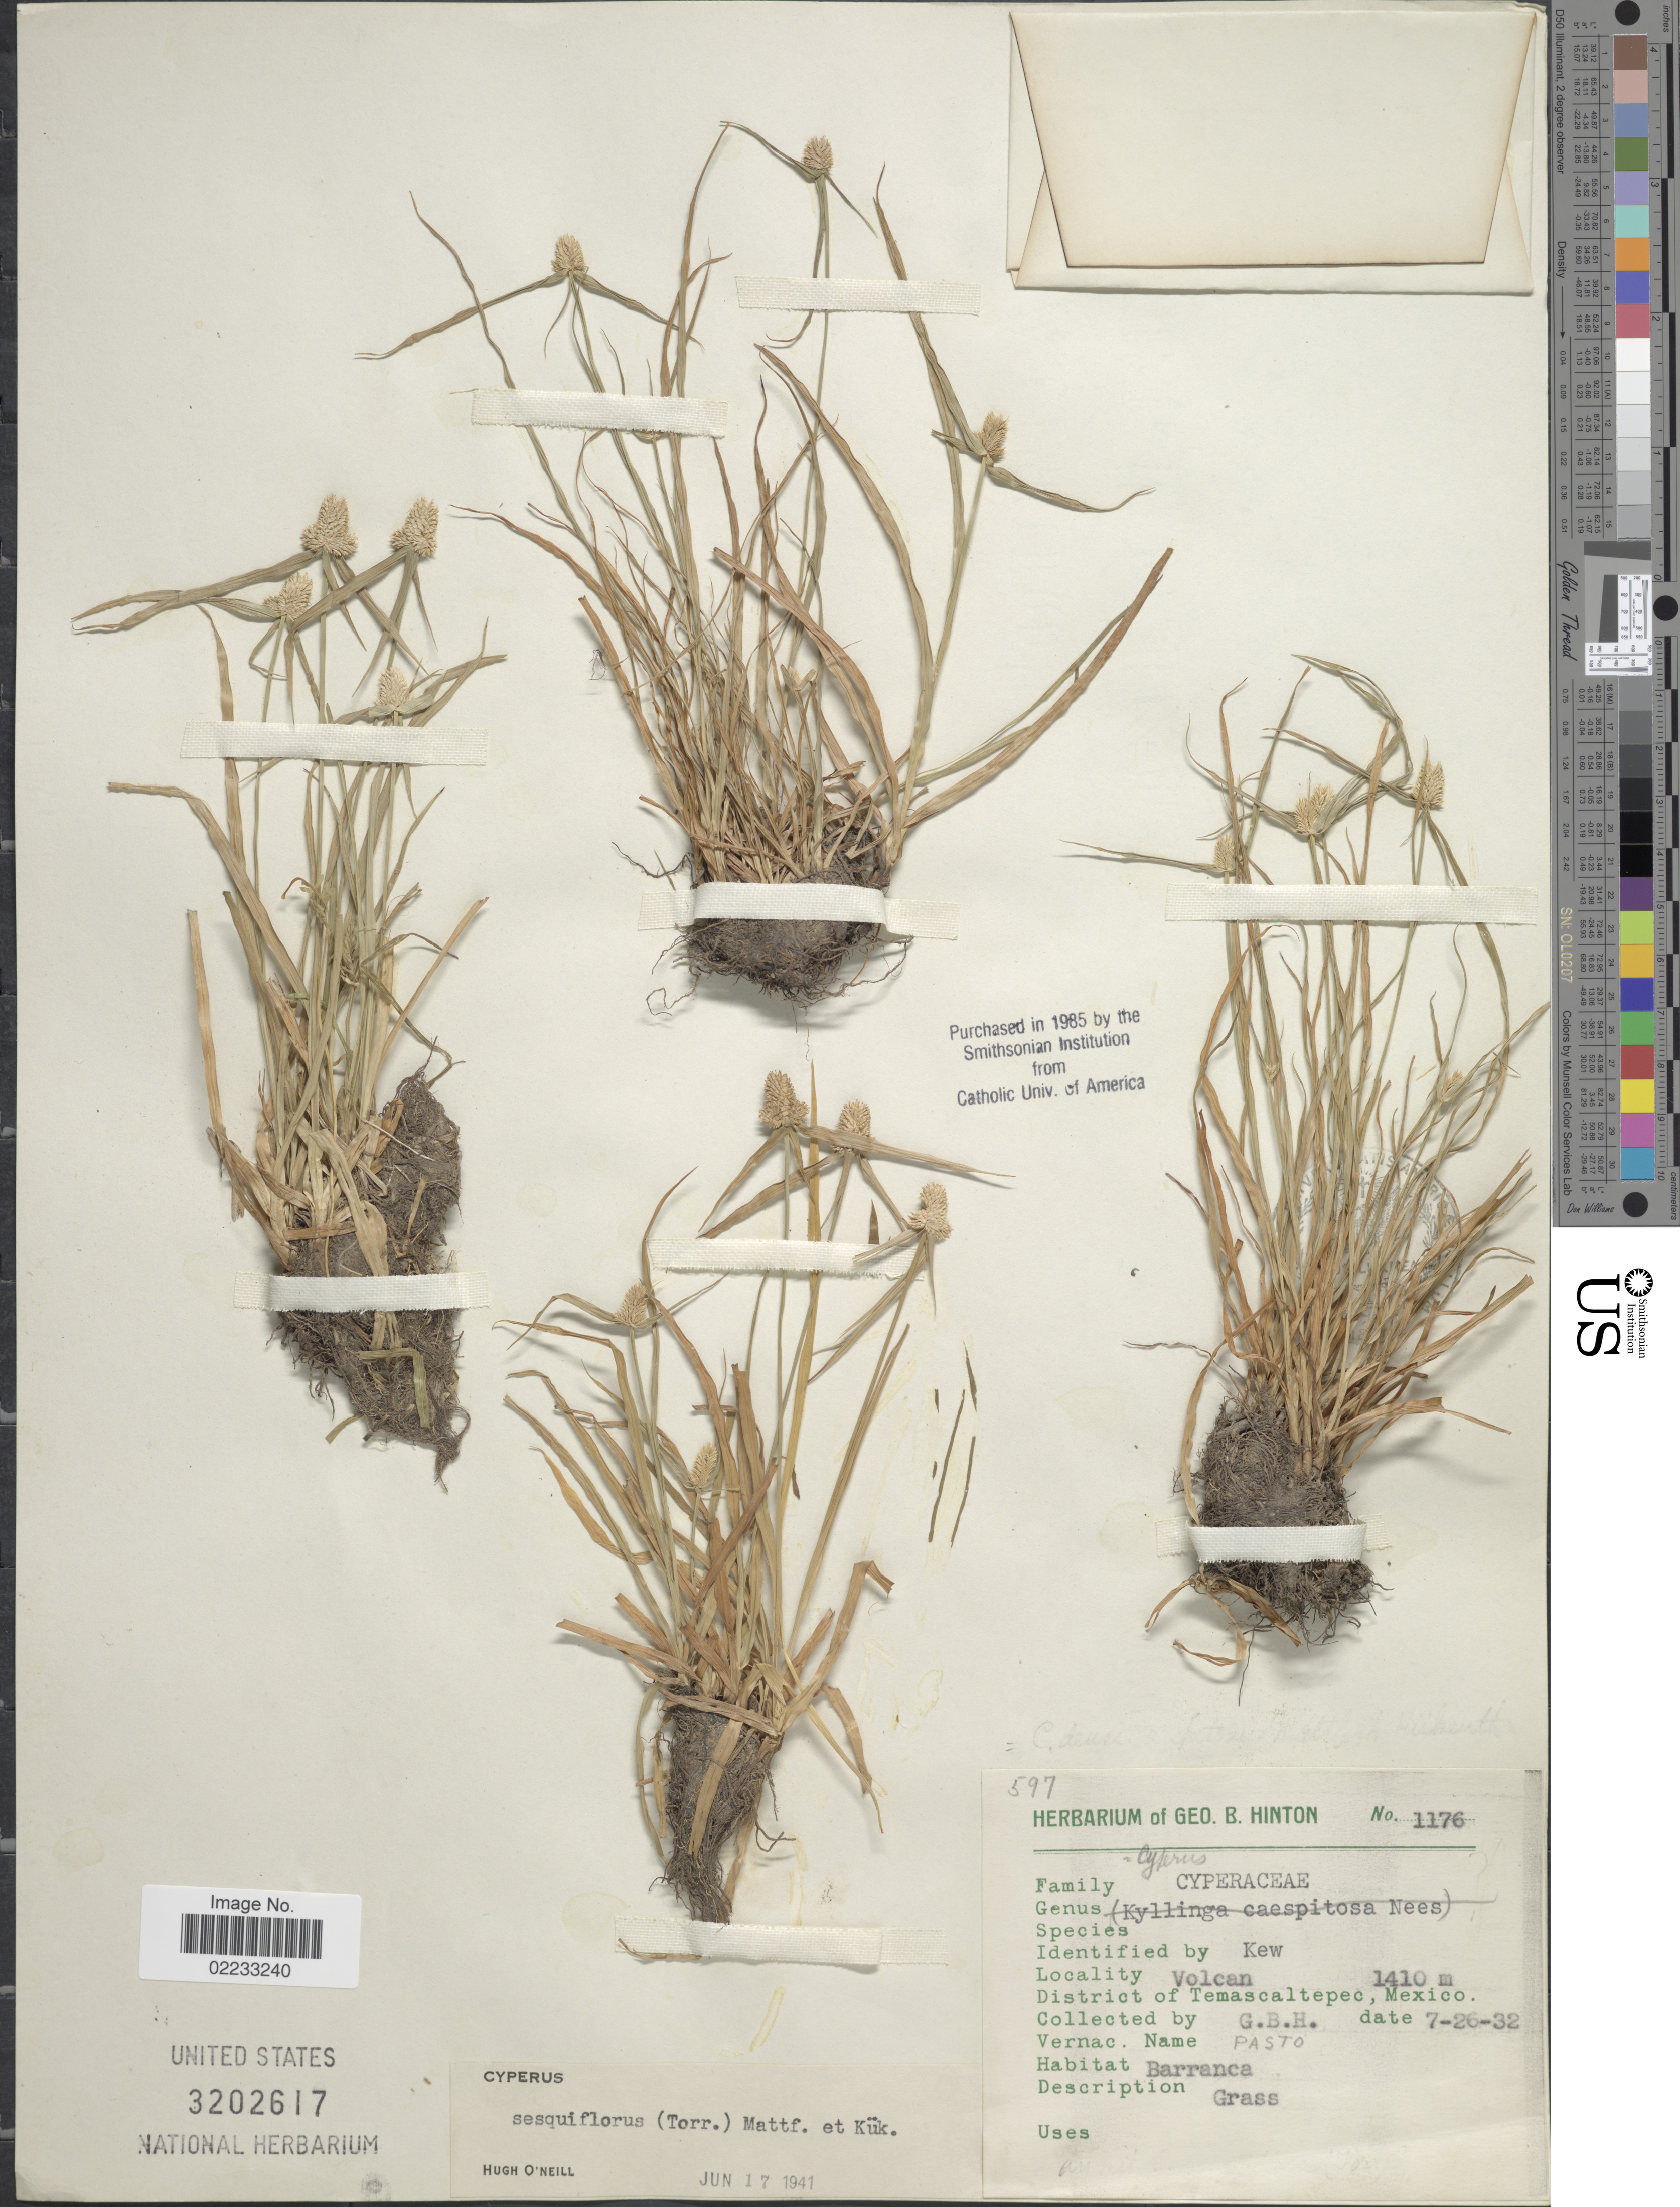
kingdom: Plantae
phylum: Tracheophyta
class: Liliopsida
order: Poales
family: Cyperaceae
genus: Cyperus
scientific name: Cyperus sesquiflorus subsp. sesquiflorus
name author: (Torr.) Mattf. & Kük.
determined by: Strong, M. T., (US), Smithsonian Institution - National Museum of Natural History (UNITED STATES)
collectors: G. B. Hinton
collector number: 1176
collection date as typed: Transcribed d/m/y: 26/7/32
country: Mexico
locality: Volcan, District of Temascaltepec.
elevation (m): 1410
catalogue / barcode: US 3202617